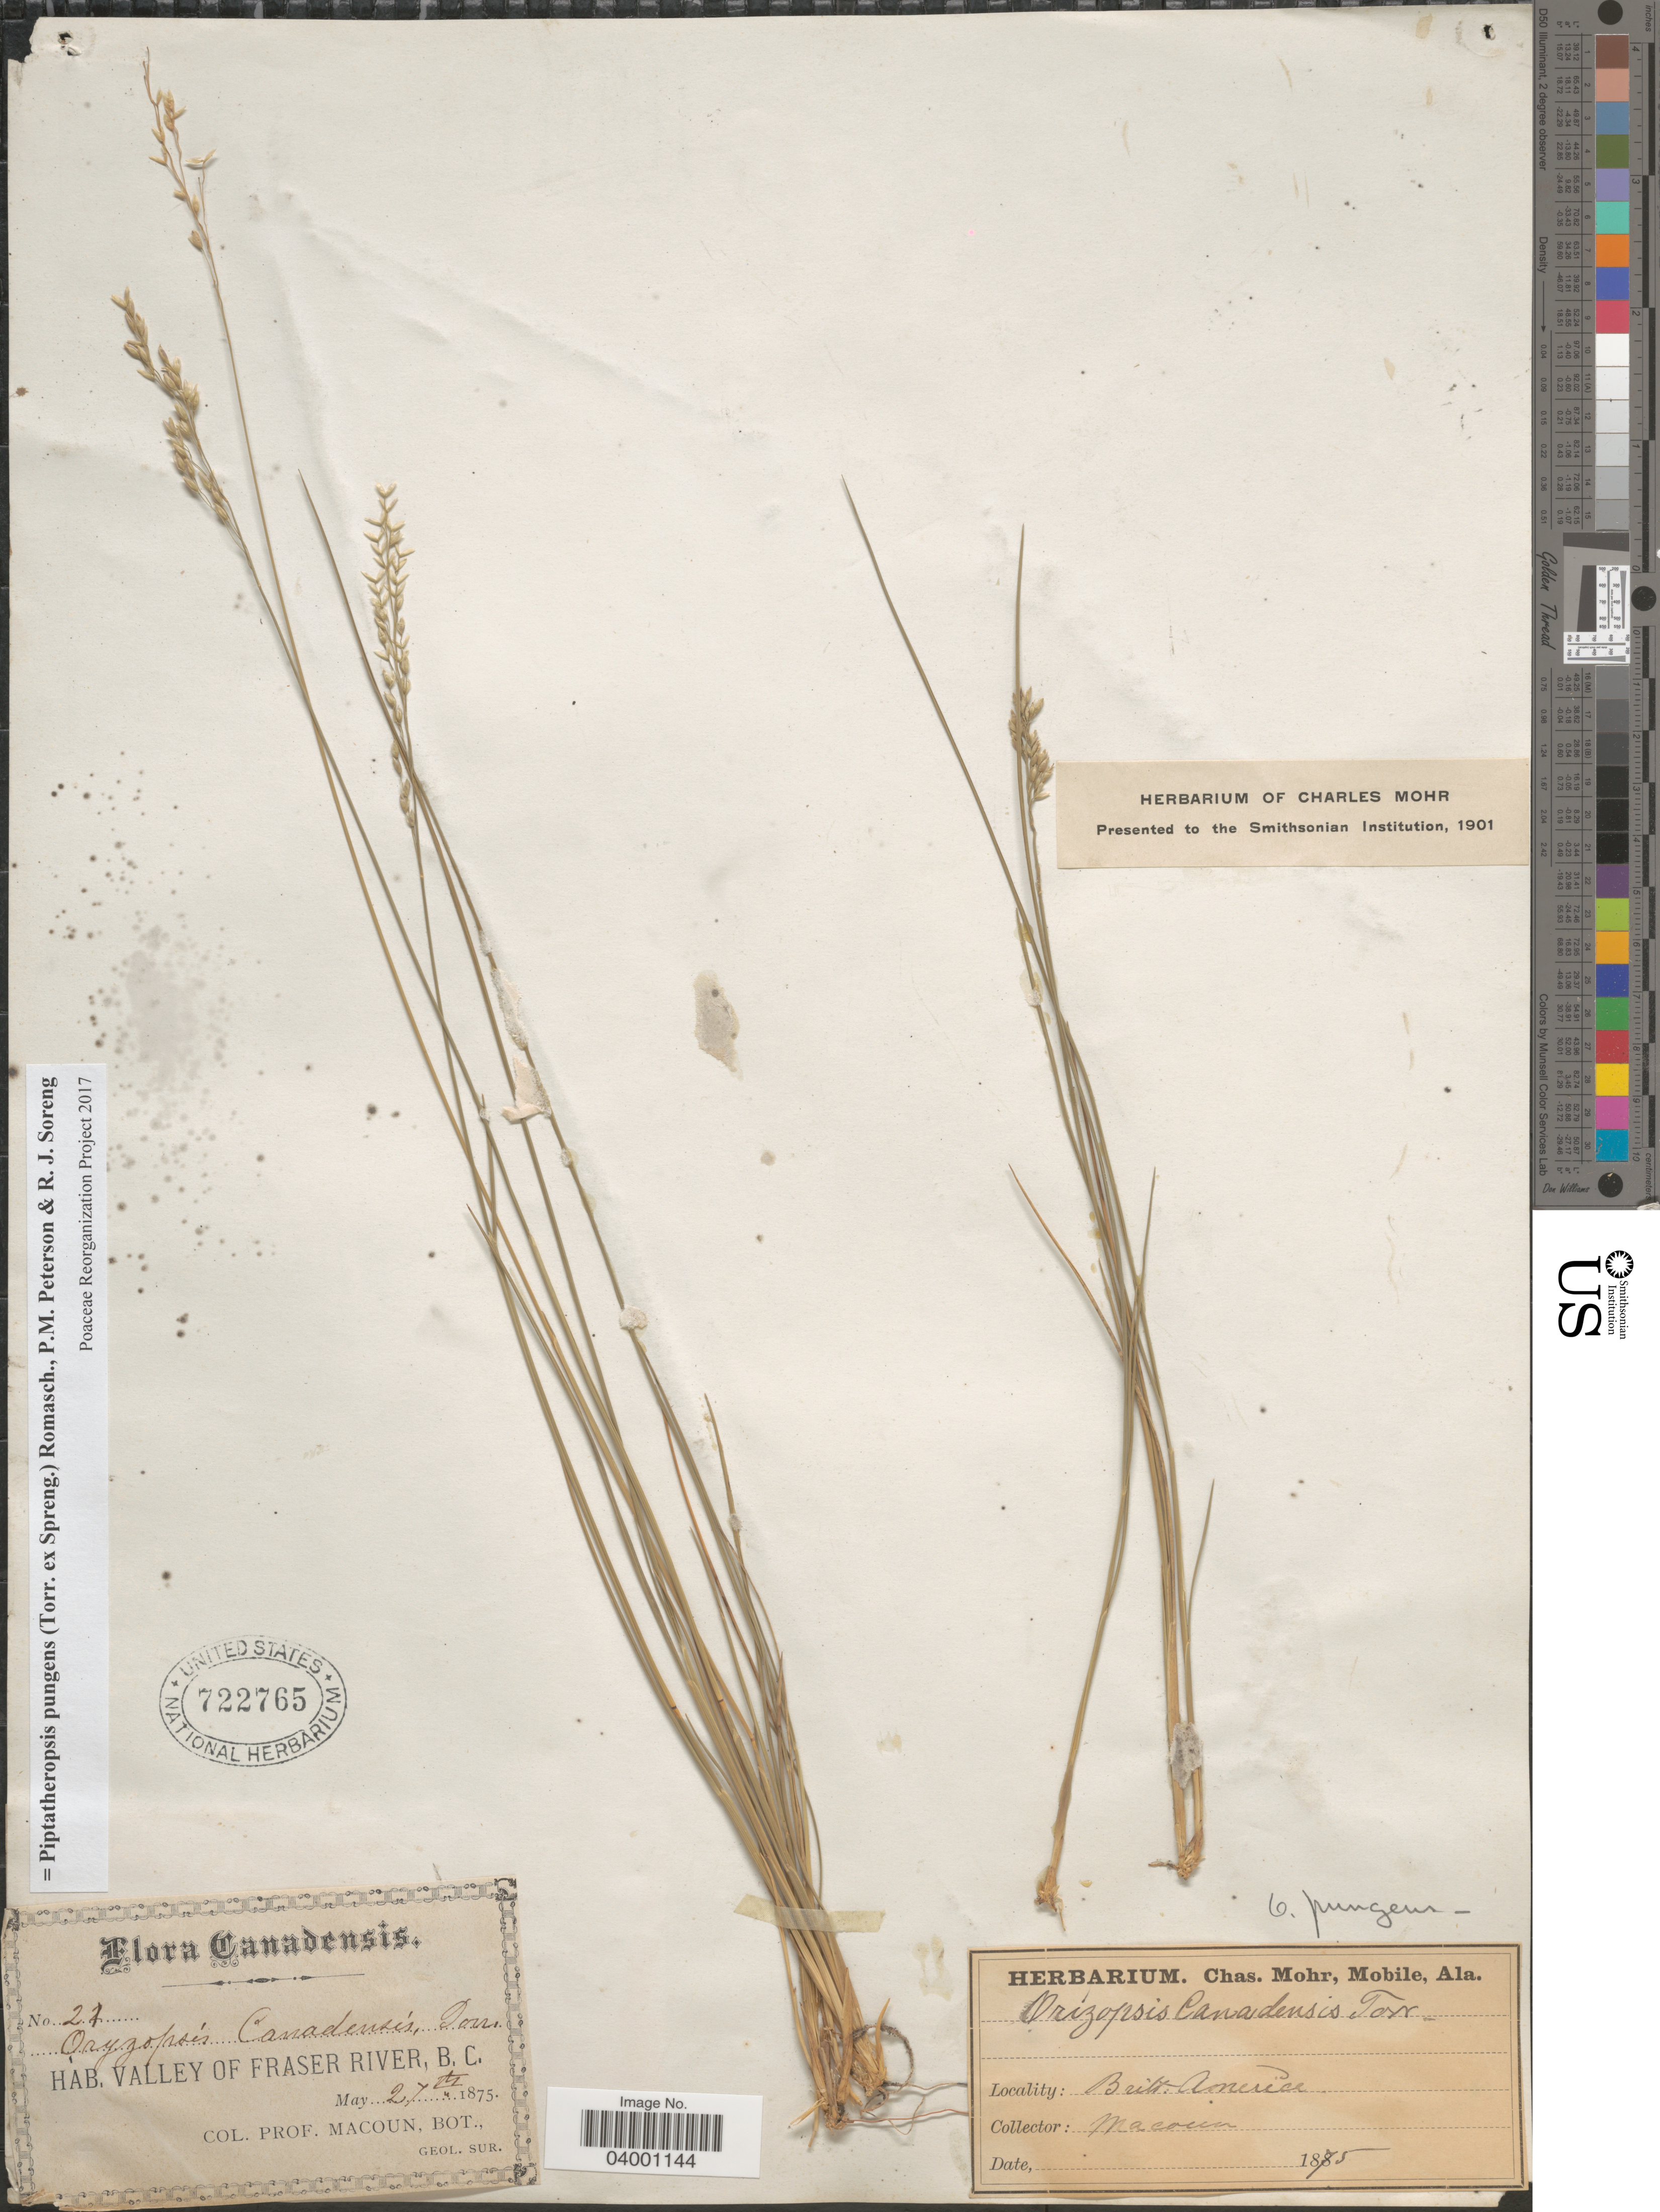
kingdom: Plantae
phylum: Tracheophyta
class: Liliopsida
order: Poales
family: Poaceae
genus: Piptatheropsis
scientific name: Piptatheropsis pungens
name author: (Torr. ex Spreng.) Romasch. et al.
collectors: Prof. Macoun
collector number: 21*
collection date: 1875-05-27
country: Canada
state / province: British Columbia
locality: Valley of Fraser River. Britt. America.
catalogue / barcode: US 722765